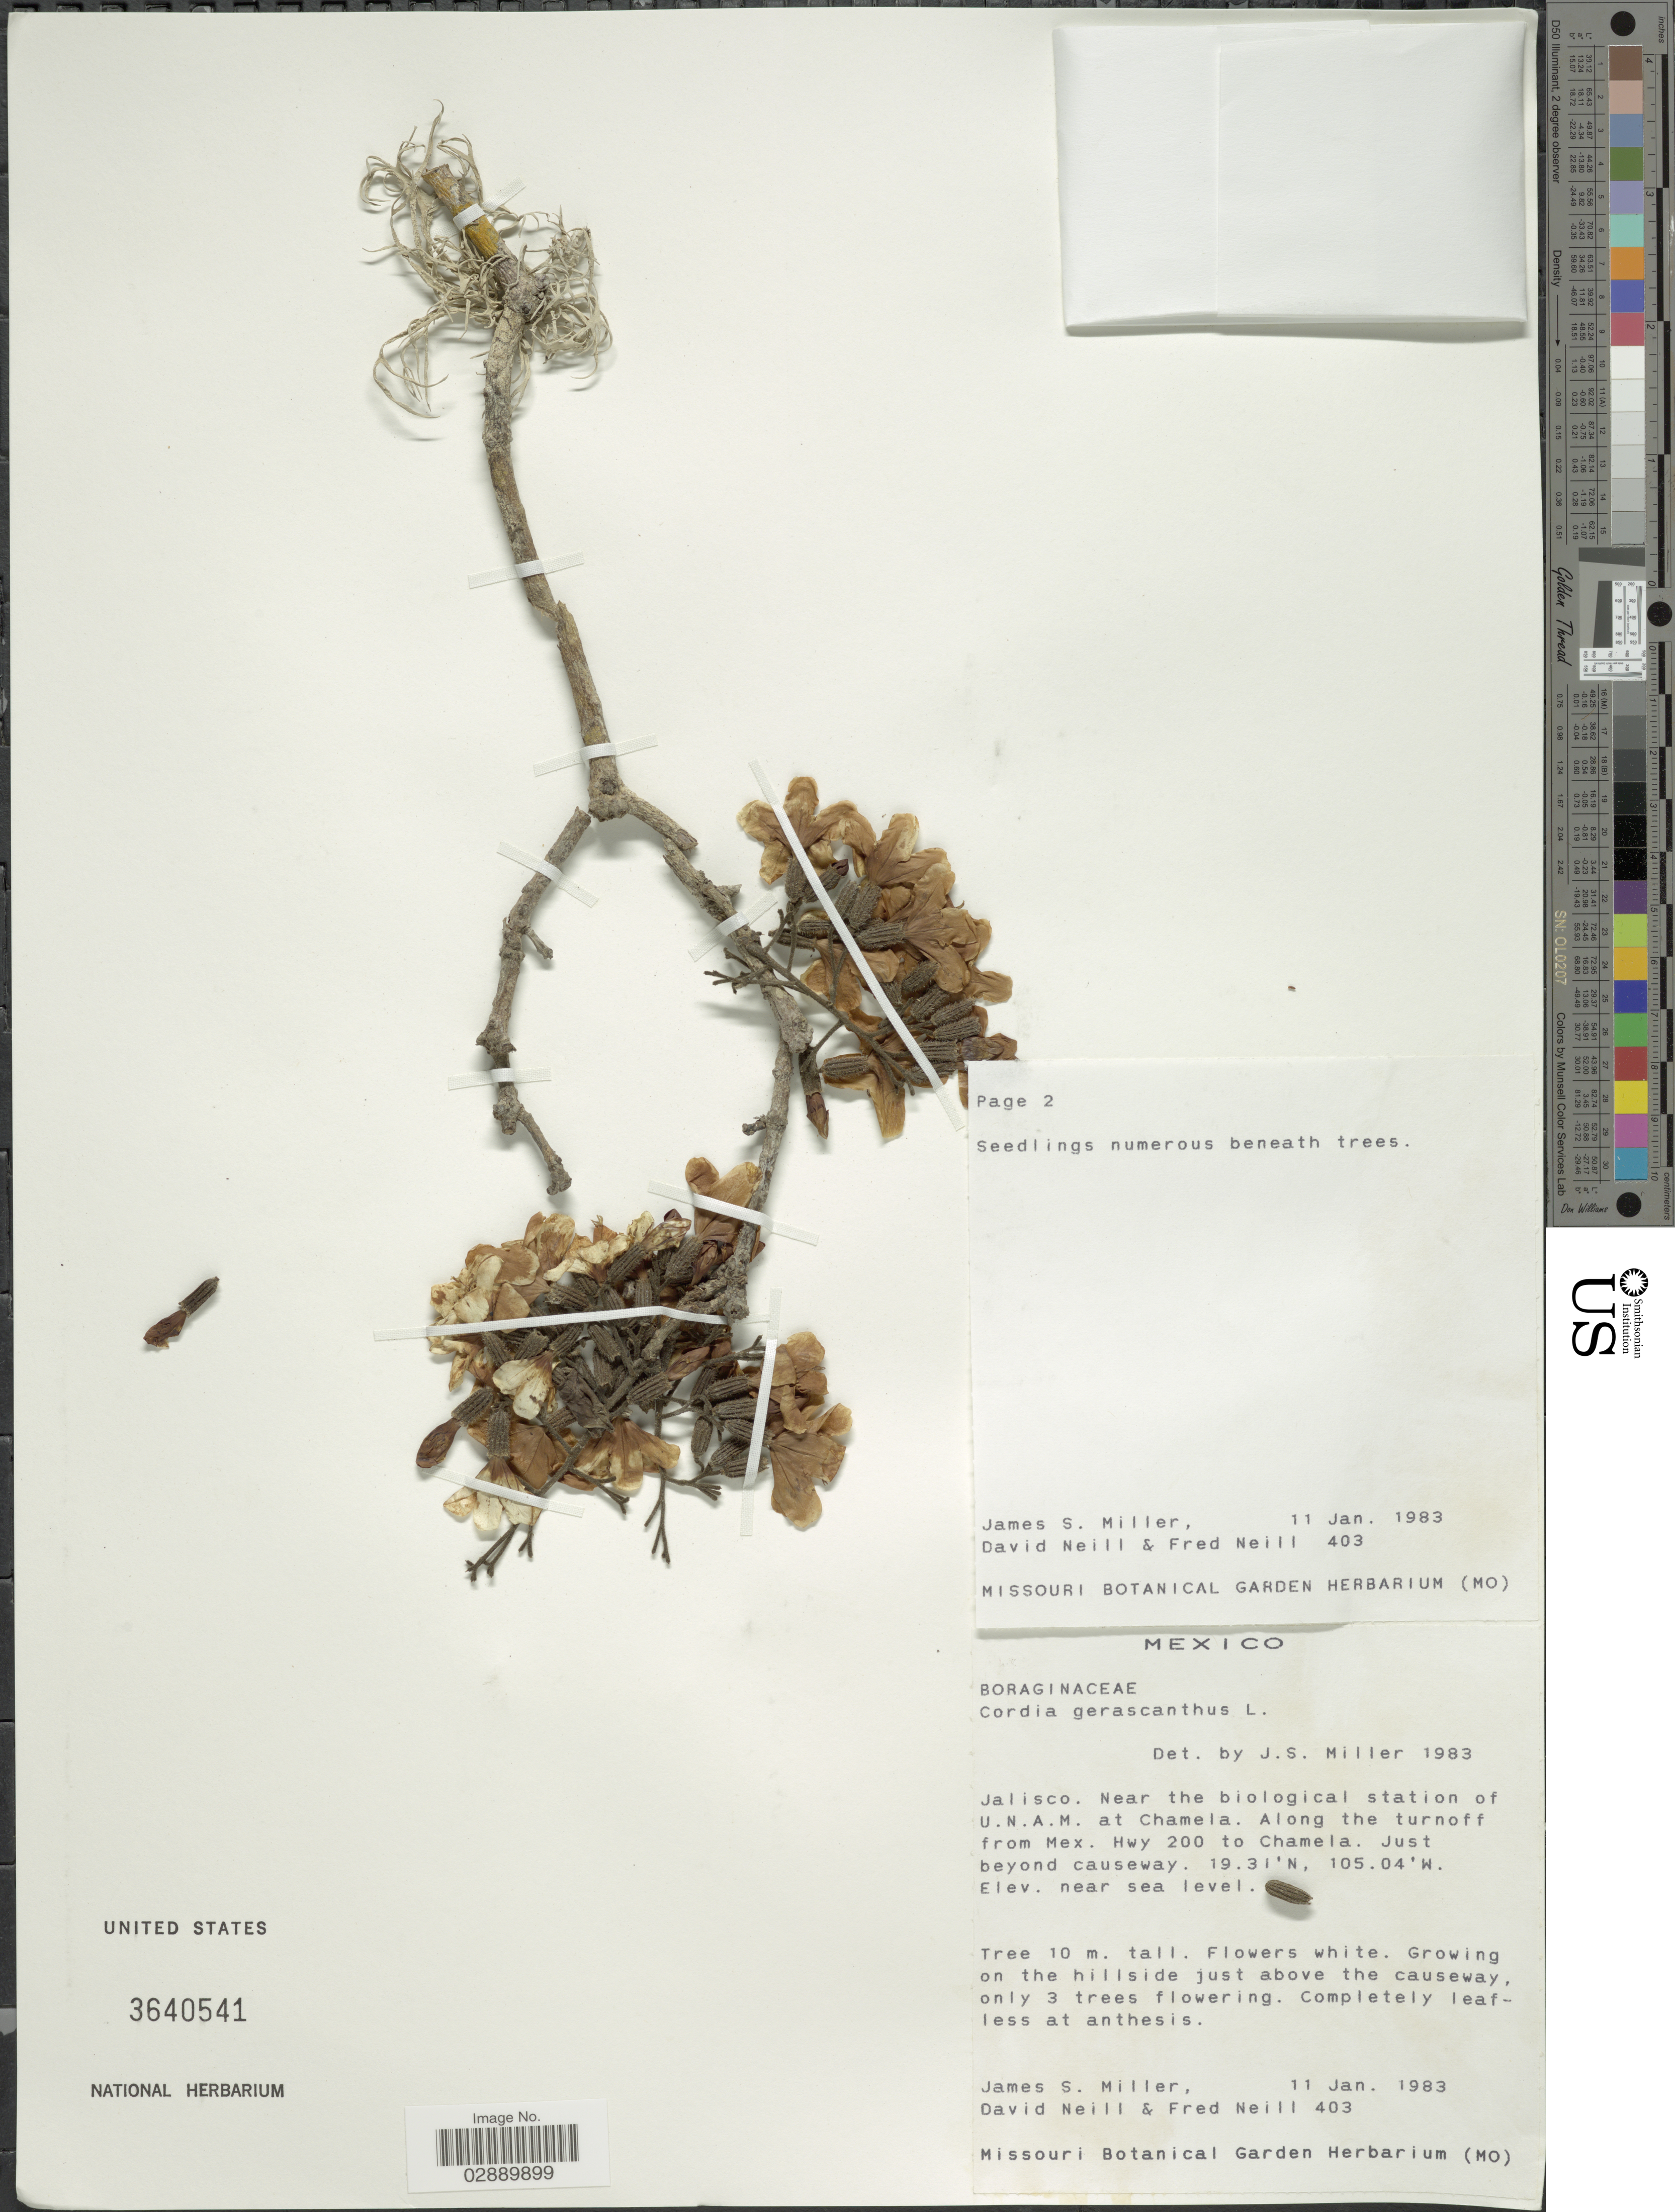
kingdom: Plantae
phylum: Tracheophyta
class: Magnoliopsida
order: Boraginales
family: Cordiaceae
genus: Cordia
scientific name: Cordia gerascanthus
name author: L.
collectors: J. S. Miller, D. Neill & F. Neill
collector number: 403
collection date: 1983-01-11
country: Mexico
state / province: Jalisco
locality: Near the biological station of U.N.A.M. at Chamela. Along the turnoff from Mex. Hwy 200 to Chamela.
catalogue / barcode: US 3640541